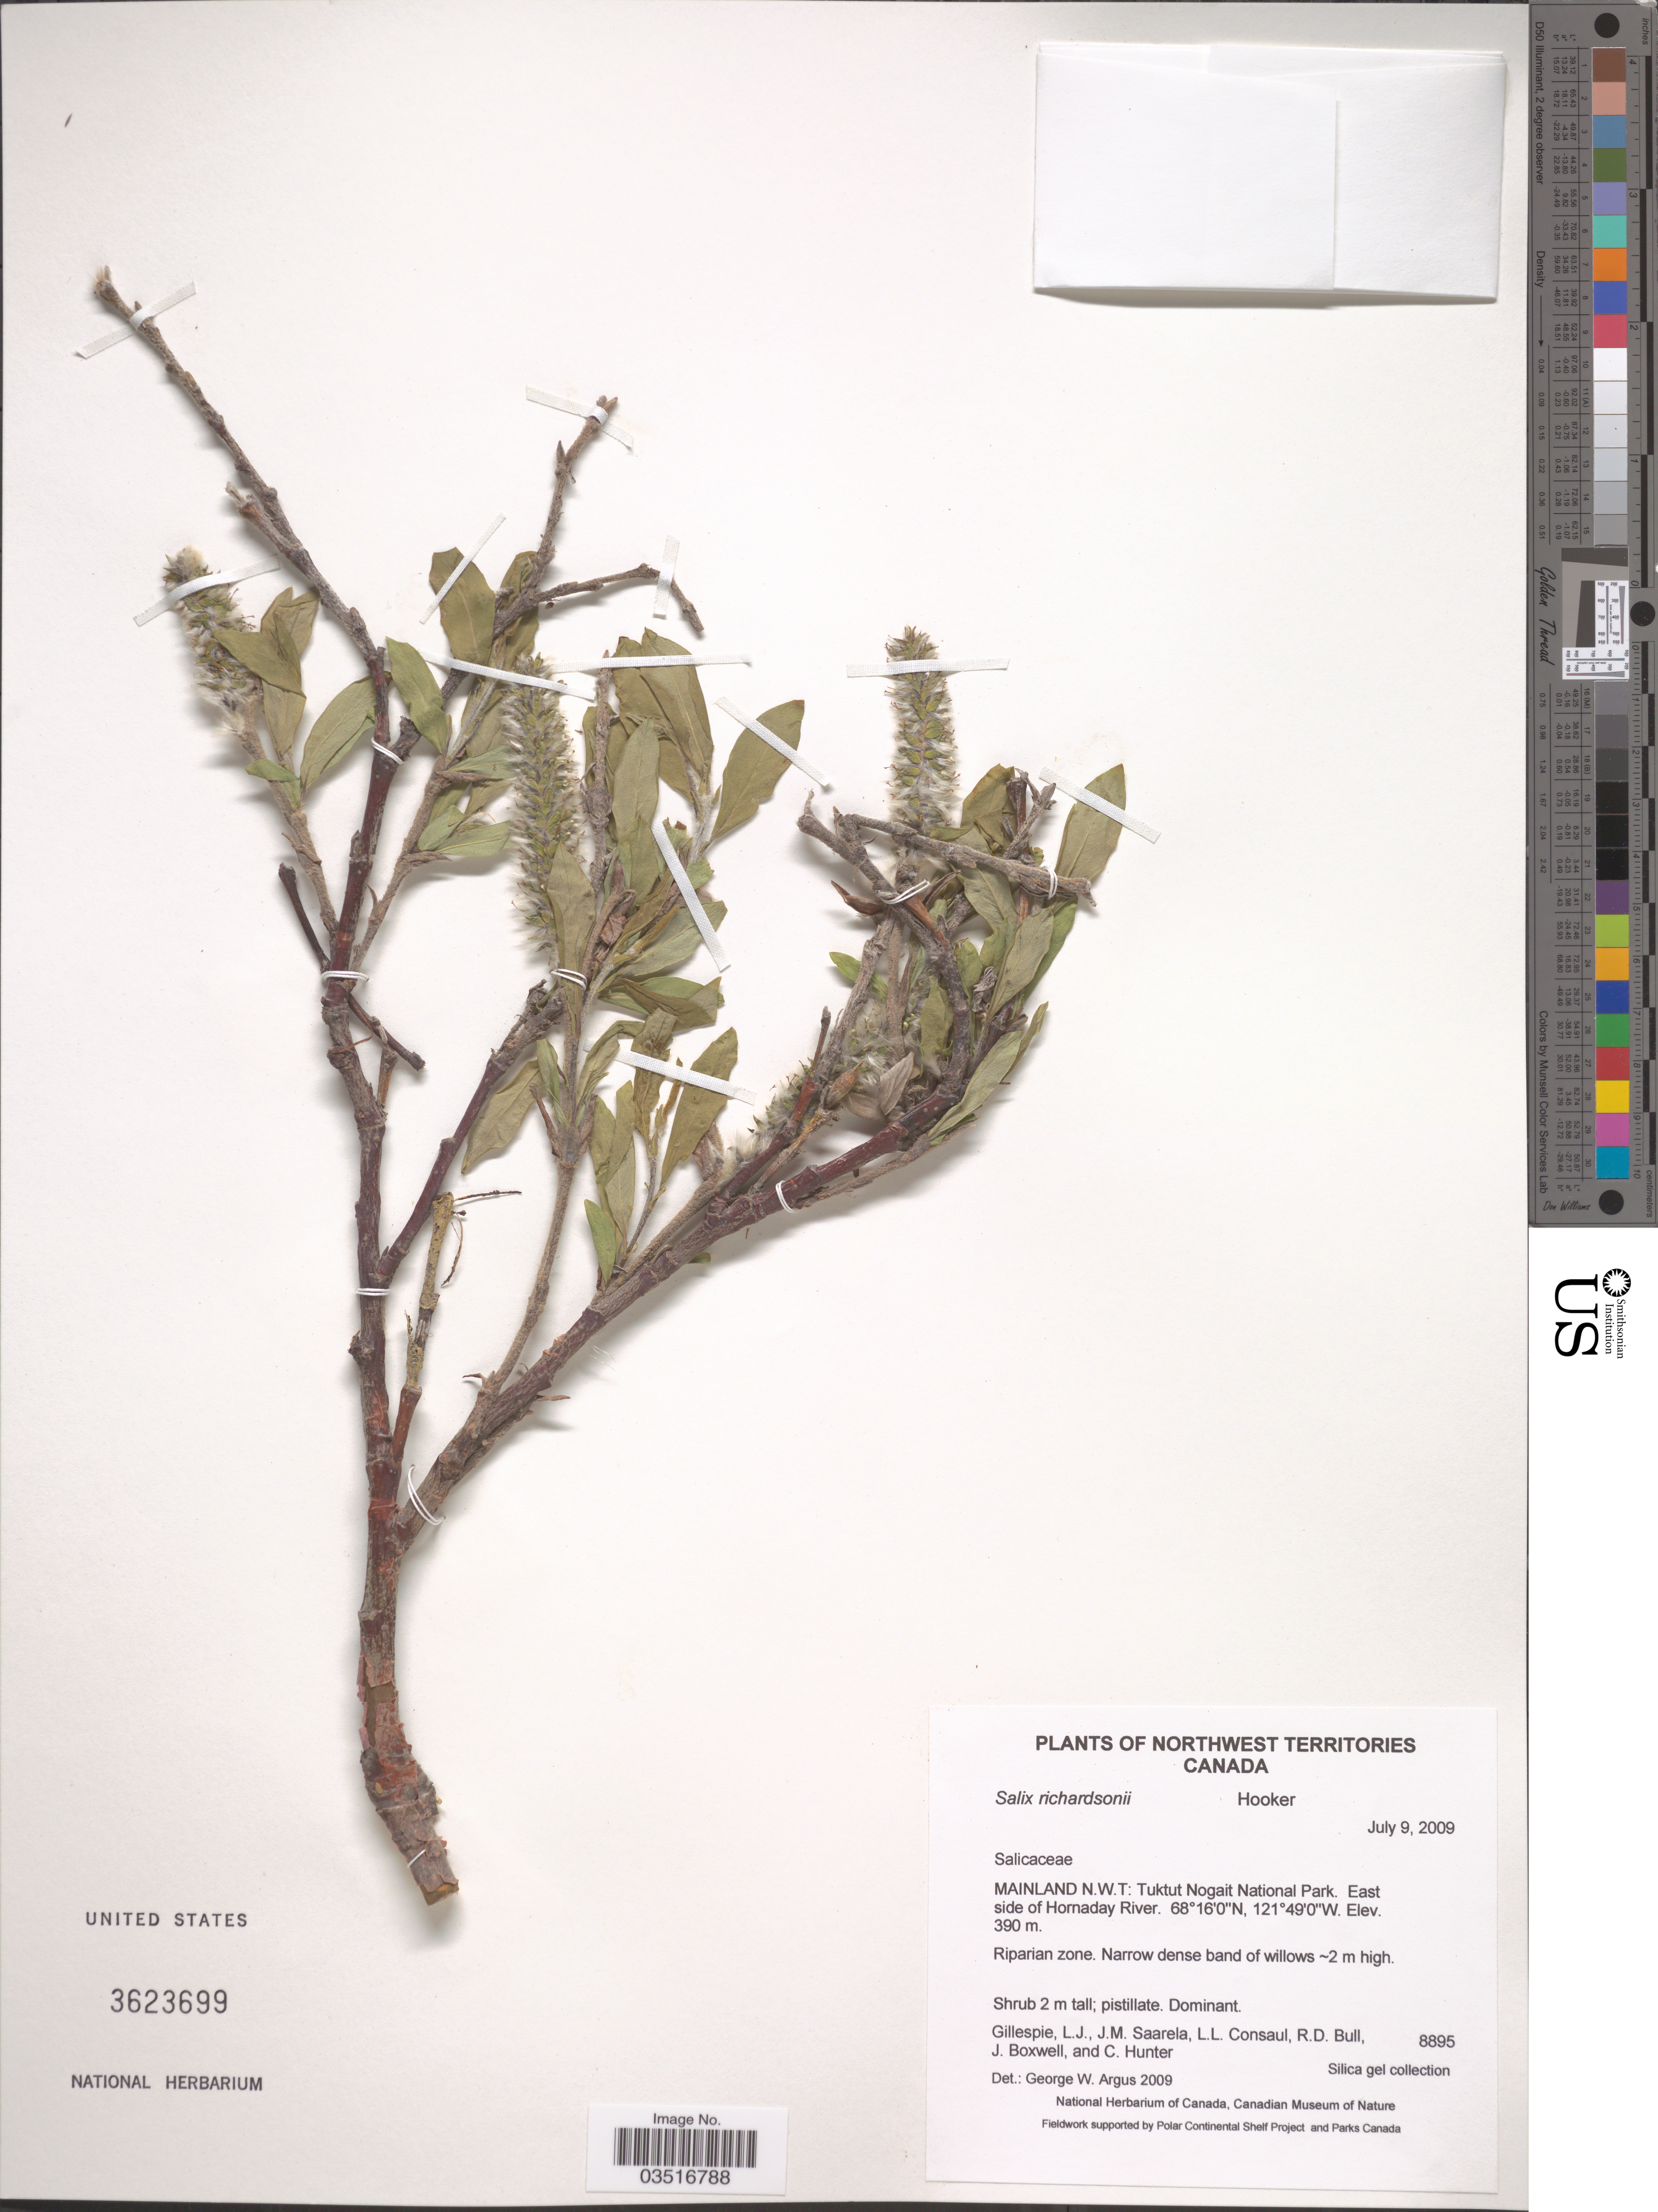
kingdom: Plantae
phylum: Tracheophyta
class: Magnoliopsida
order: Malpighiales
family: Salicaceae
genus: Salix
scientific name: Salix richardsonii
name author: Hook.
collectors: L. Gillespie, J. Saarela, L. Consaul, R. Bull & et al.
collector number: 8895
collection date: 2009-07-09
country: Canada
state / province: Northwest Territories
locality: Mainland N.W.T: Tuktut Nogait National Park. East side of Hornaday River. Riparian zone.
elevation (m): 390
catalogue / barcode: US 3623699